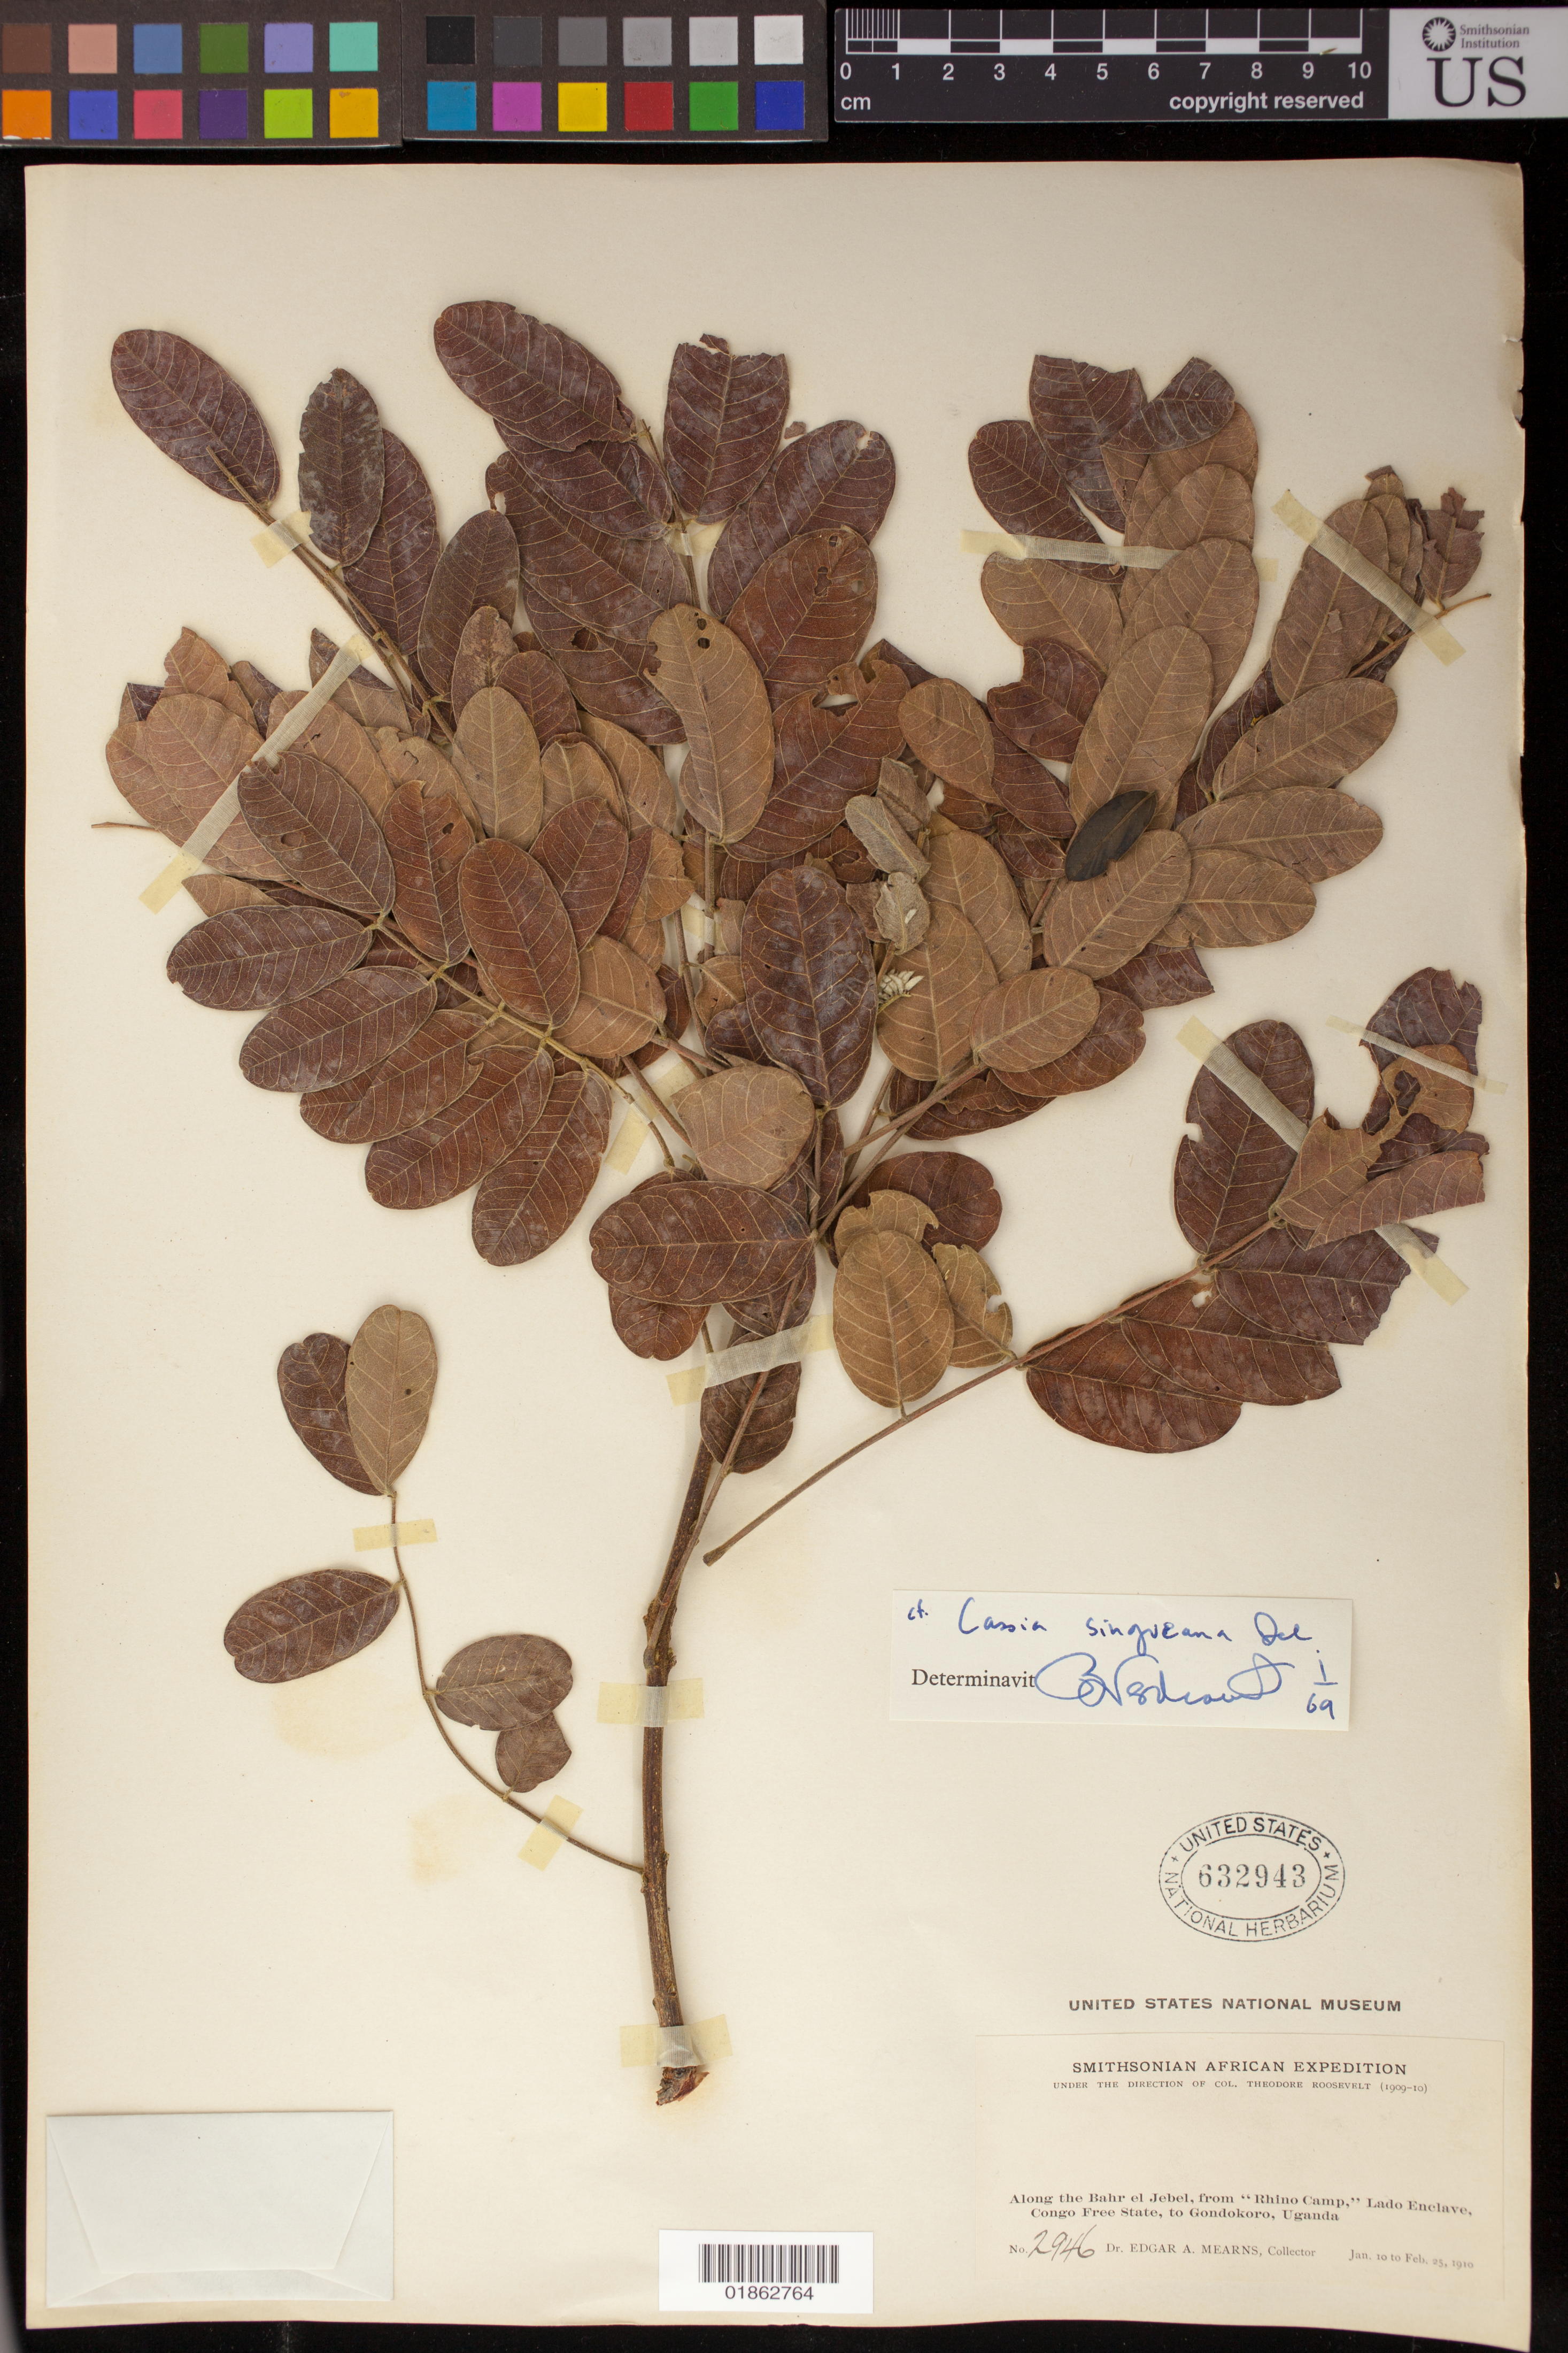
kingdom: Plantae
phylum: Tracheophyta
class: Magnoliopsida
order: Fabales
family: Fabaceae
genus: Senna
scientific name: Senna singueana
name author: (Delile) Lock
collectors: E. A. Mearns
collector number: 2946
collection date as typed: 1910-01-10/1910-02-25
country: South Sudan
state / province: Central Equatoria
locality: Along the Bahr el Jebel, from "Rhino Camp" Lado Enclave, Congo Free State, to Gondokoro, Uganda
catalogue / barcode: US 632943